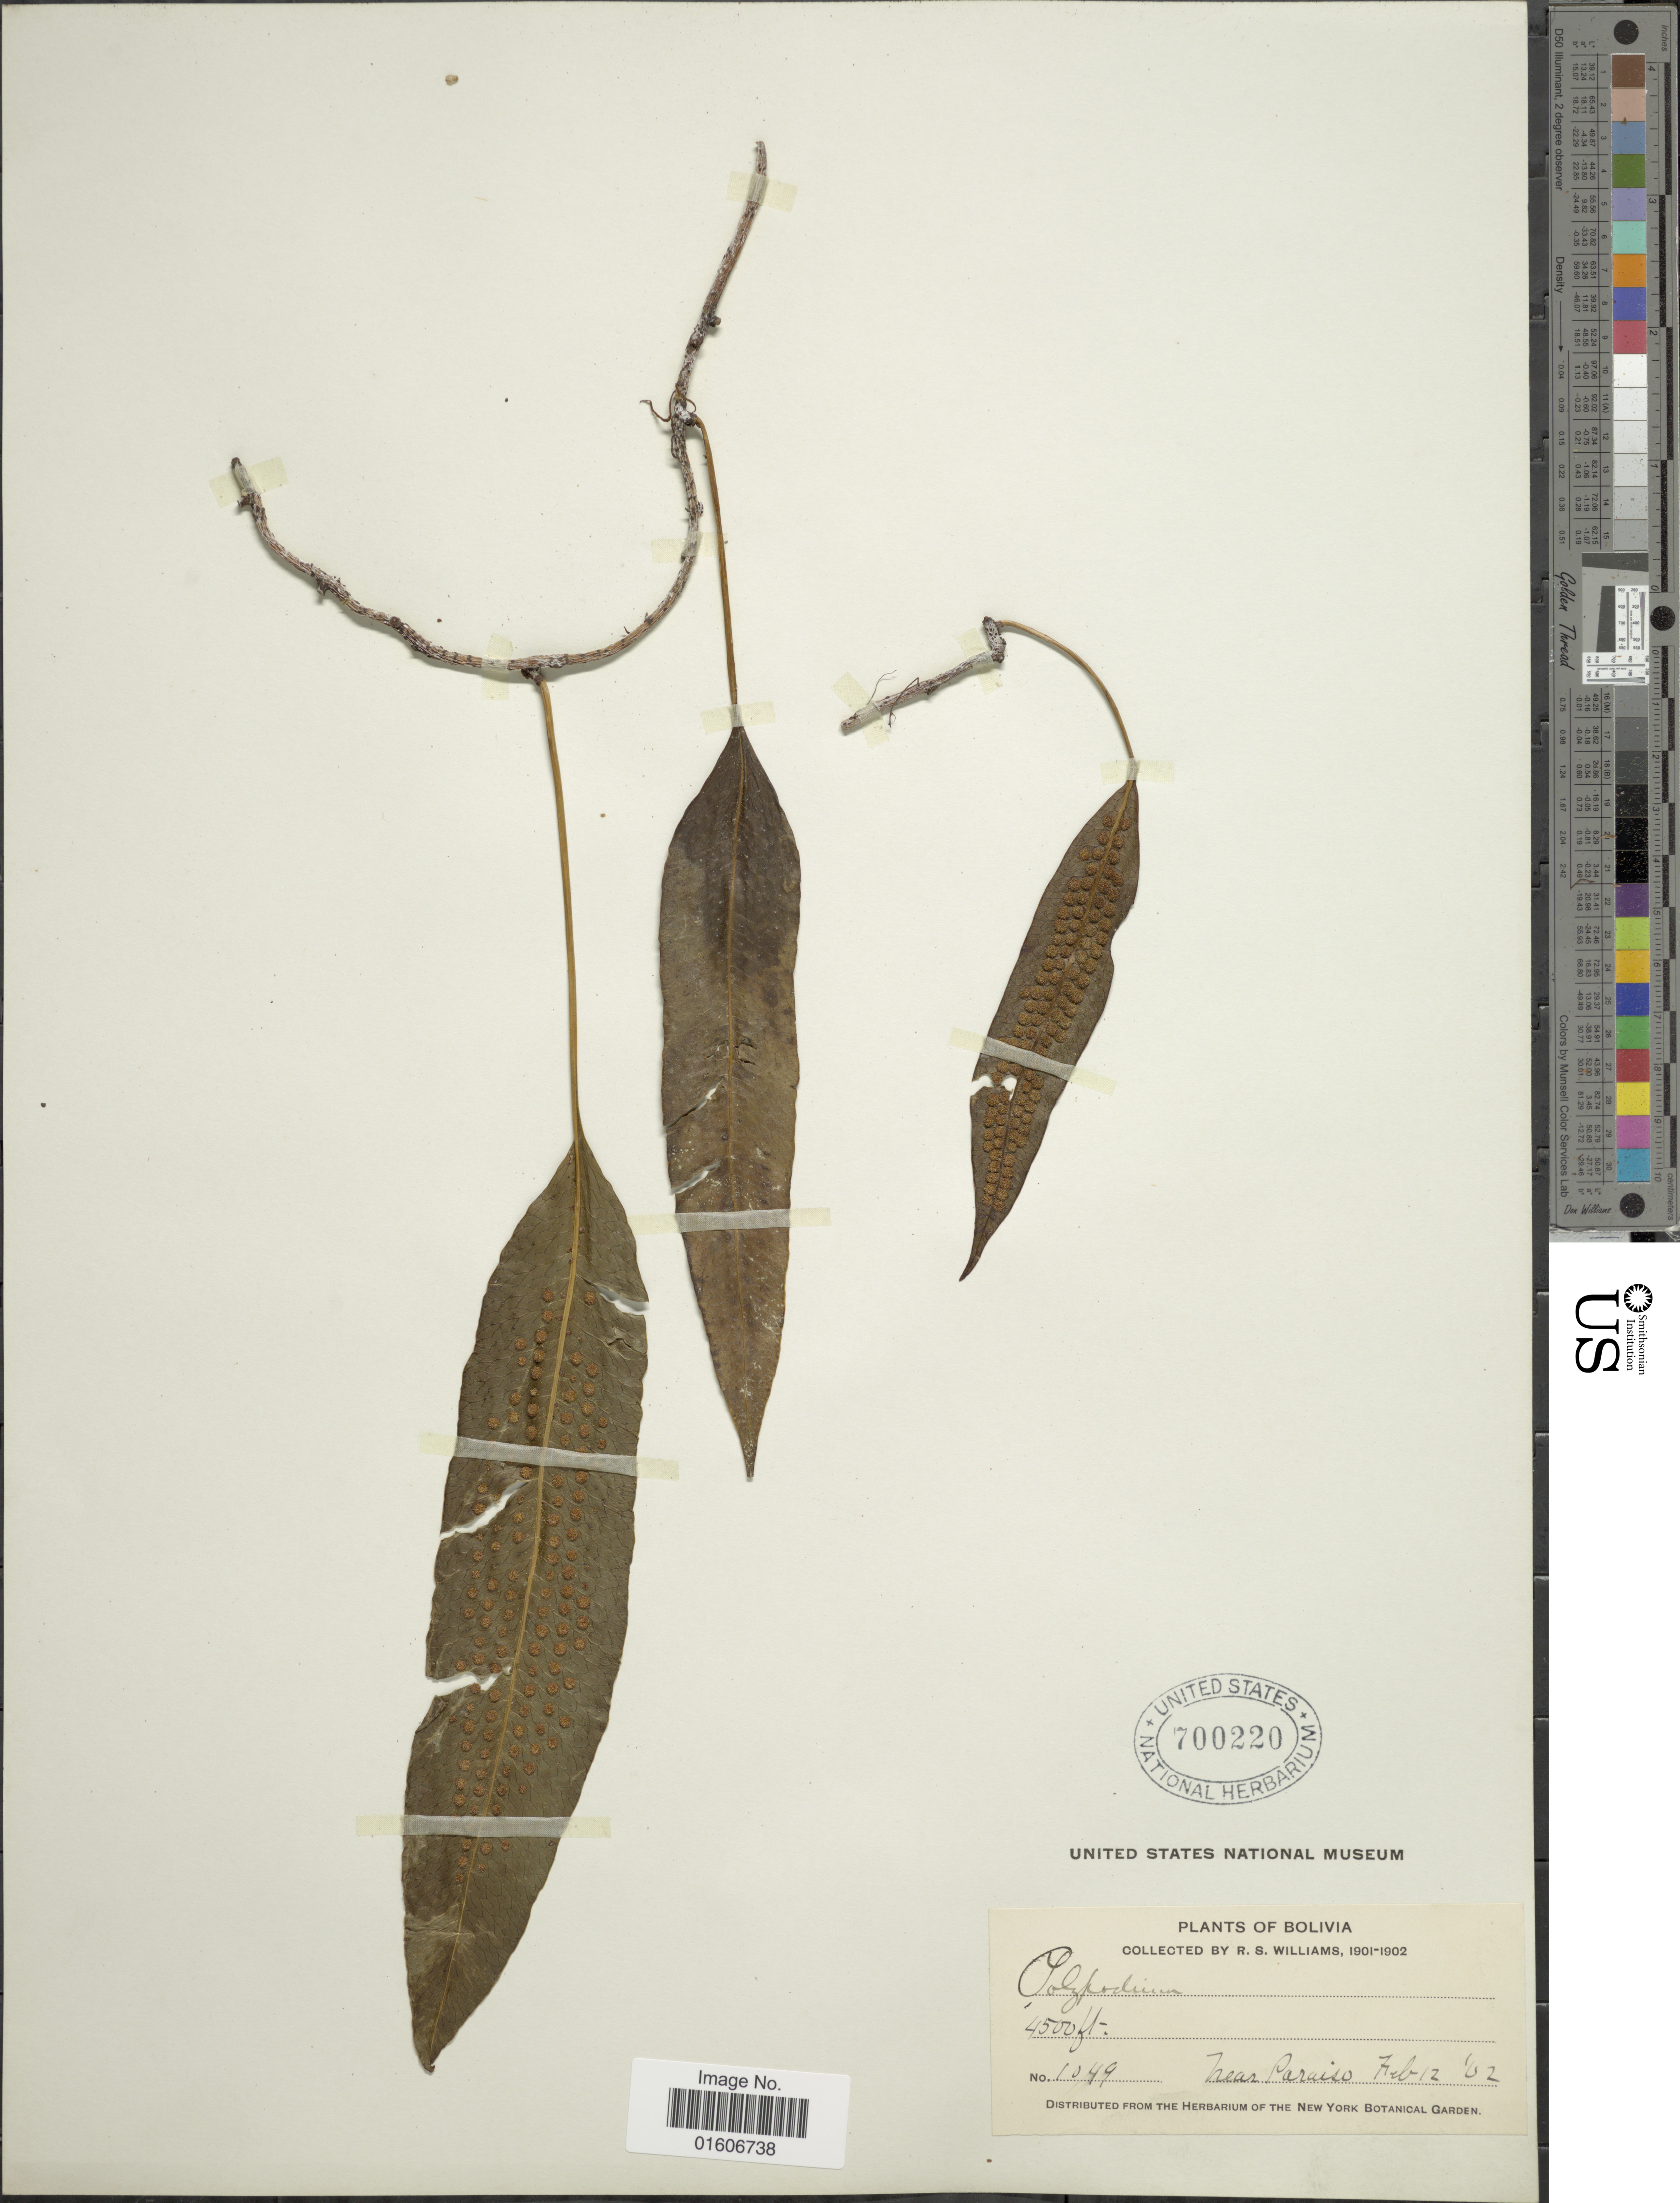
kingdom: Plantae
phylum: Tracheophyta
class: Polypodiopsida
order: Polypodiales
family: Polypodiaceae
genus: Serpocaulon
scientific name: Serpocaulon levigatum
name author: (Cav.) A.R. Sm.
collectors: R. S. Williams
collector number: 1849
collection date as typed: Feb. 12, '02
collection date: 1902-02-12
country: Bolivia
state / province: La Paz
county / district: Franz Tamayo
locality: Near Paraiso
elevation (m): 1372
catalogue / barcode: US 700220